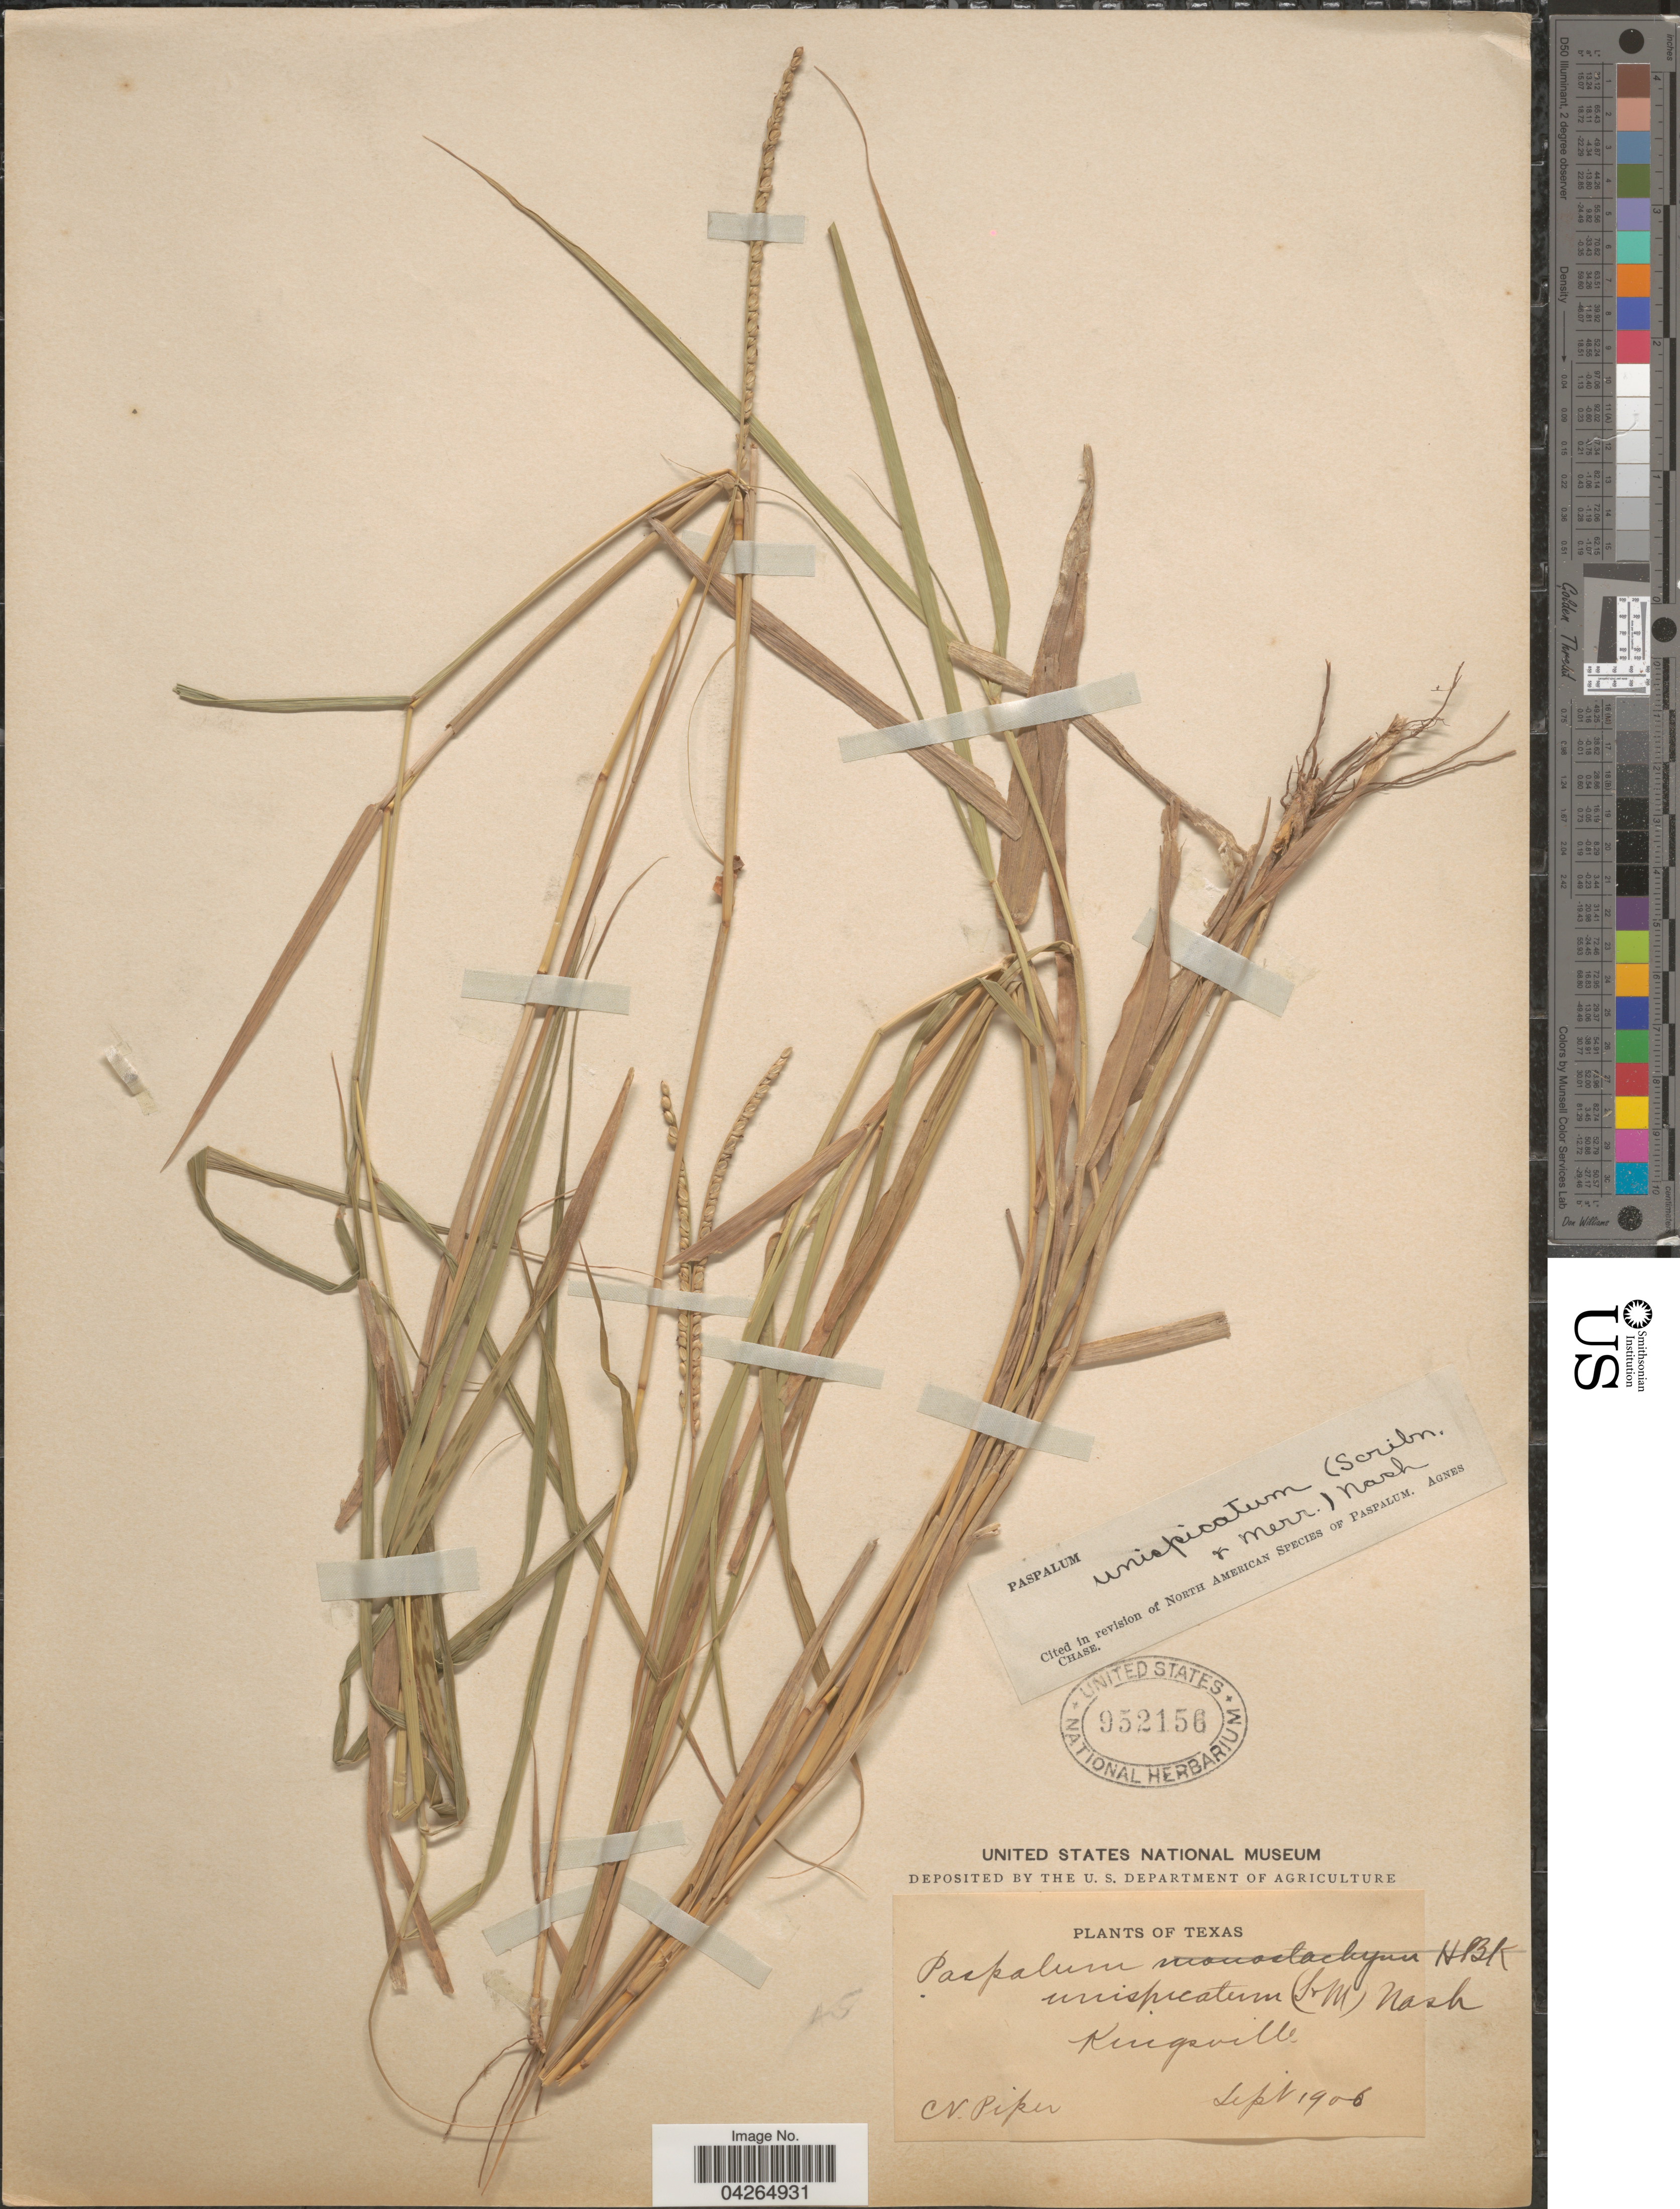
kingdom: Plantae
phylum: Tracheophyta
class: Liliopsida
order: Poales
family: Poaceae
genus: Paspalum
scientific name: Paspalum unispicatum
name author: (Scribn. & Merr.) Nash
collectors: C. V. Piper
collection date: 1906-09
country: United States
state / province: Texas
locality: Kingsville.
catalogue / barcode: US 952156